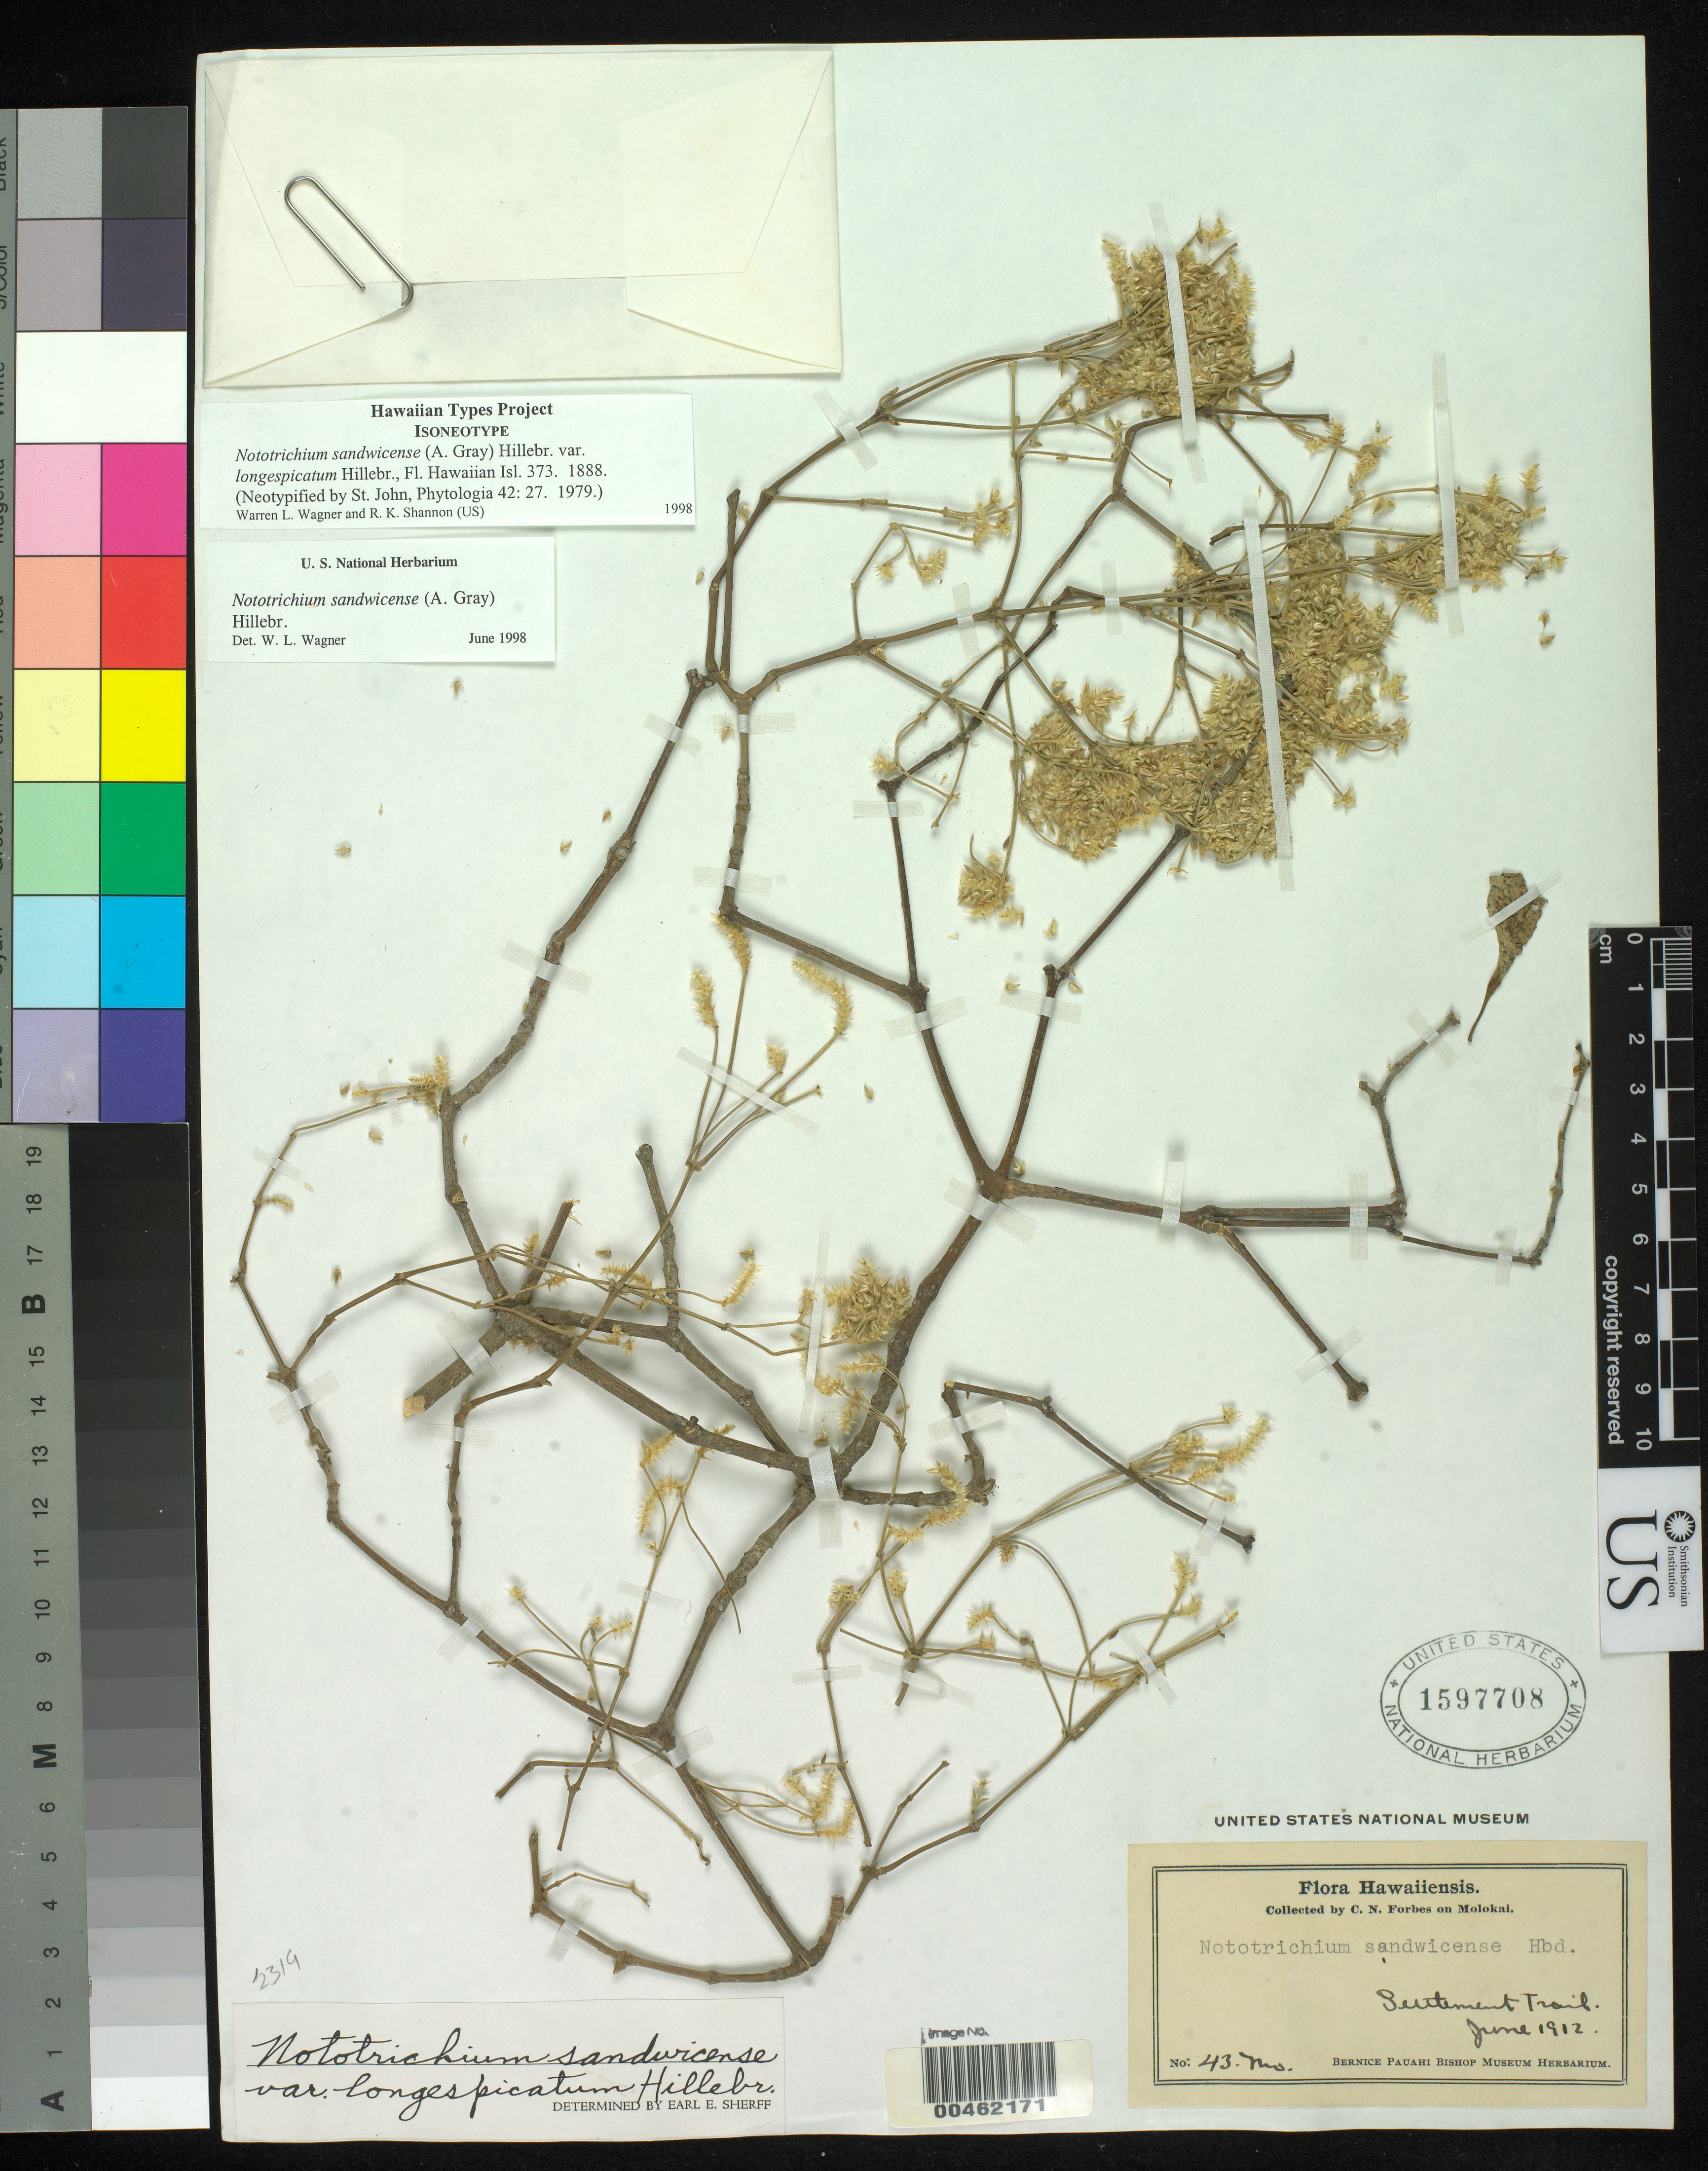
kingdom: Plantae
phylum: Tracheophyta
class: Magnoliopsida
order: Caryophyllales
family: Amaranthaceae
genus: Nototrichium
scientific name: Nototrichium sandwicense var. longespicatum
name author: Hillebr.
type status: Isoneotype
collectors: C. N. Forbes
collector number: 43.Mo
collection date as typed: Jun 1912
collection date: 1912-06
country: United States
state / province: Hawaii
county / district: Maui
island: Moloka'i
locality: Settlement trail.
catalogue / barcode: US 1597708